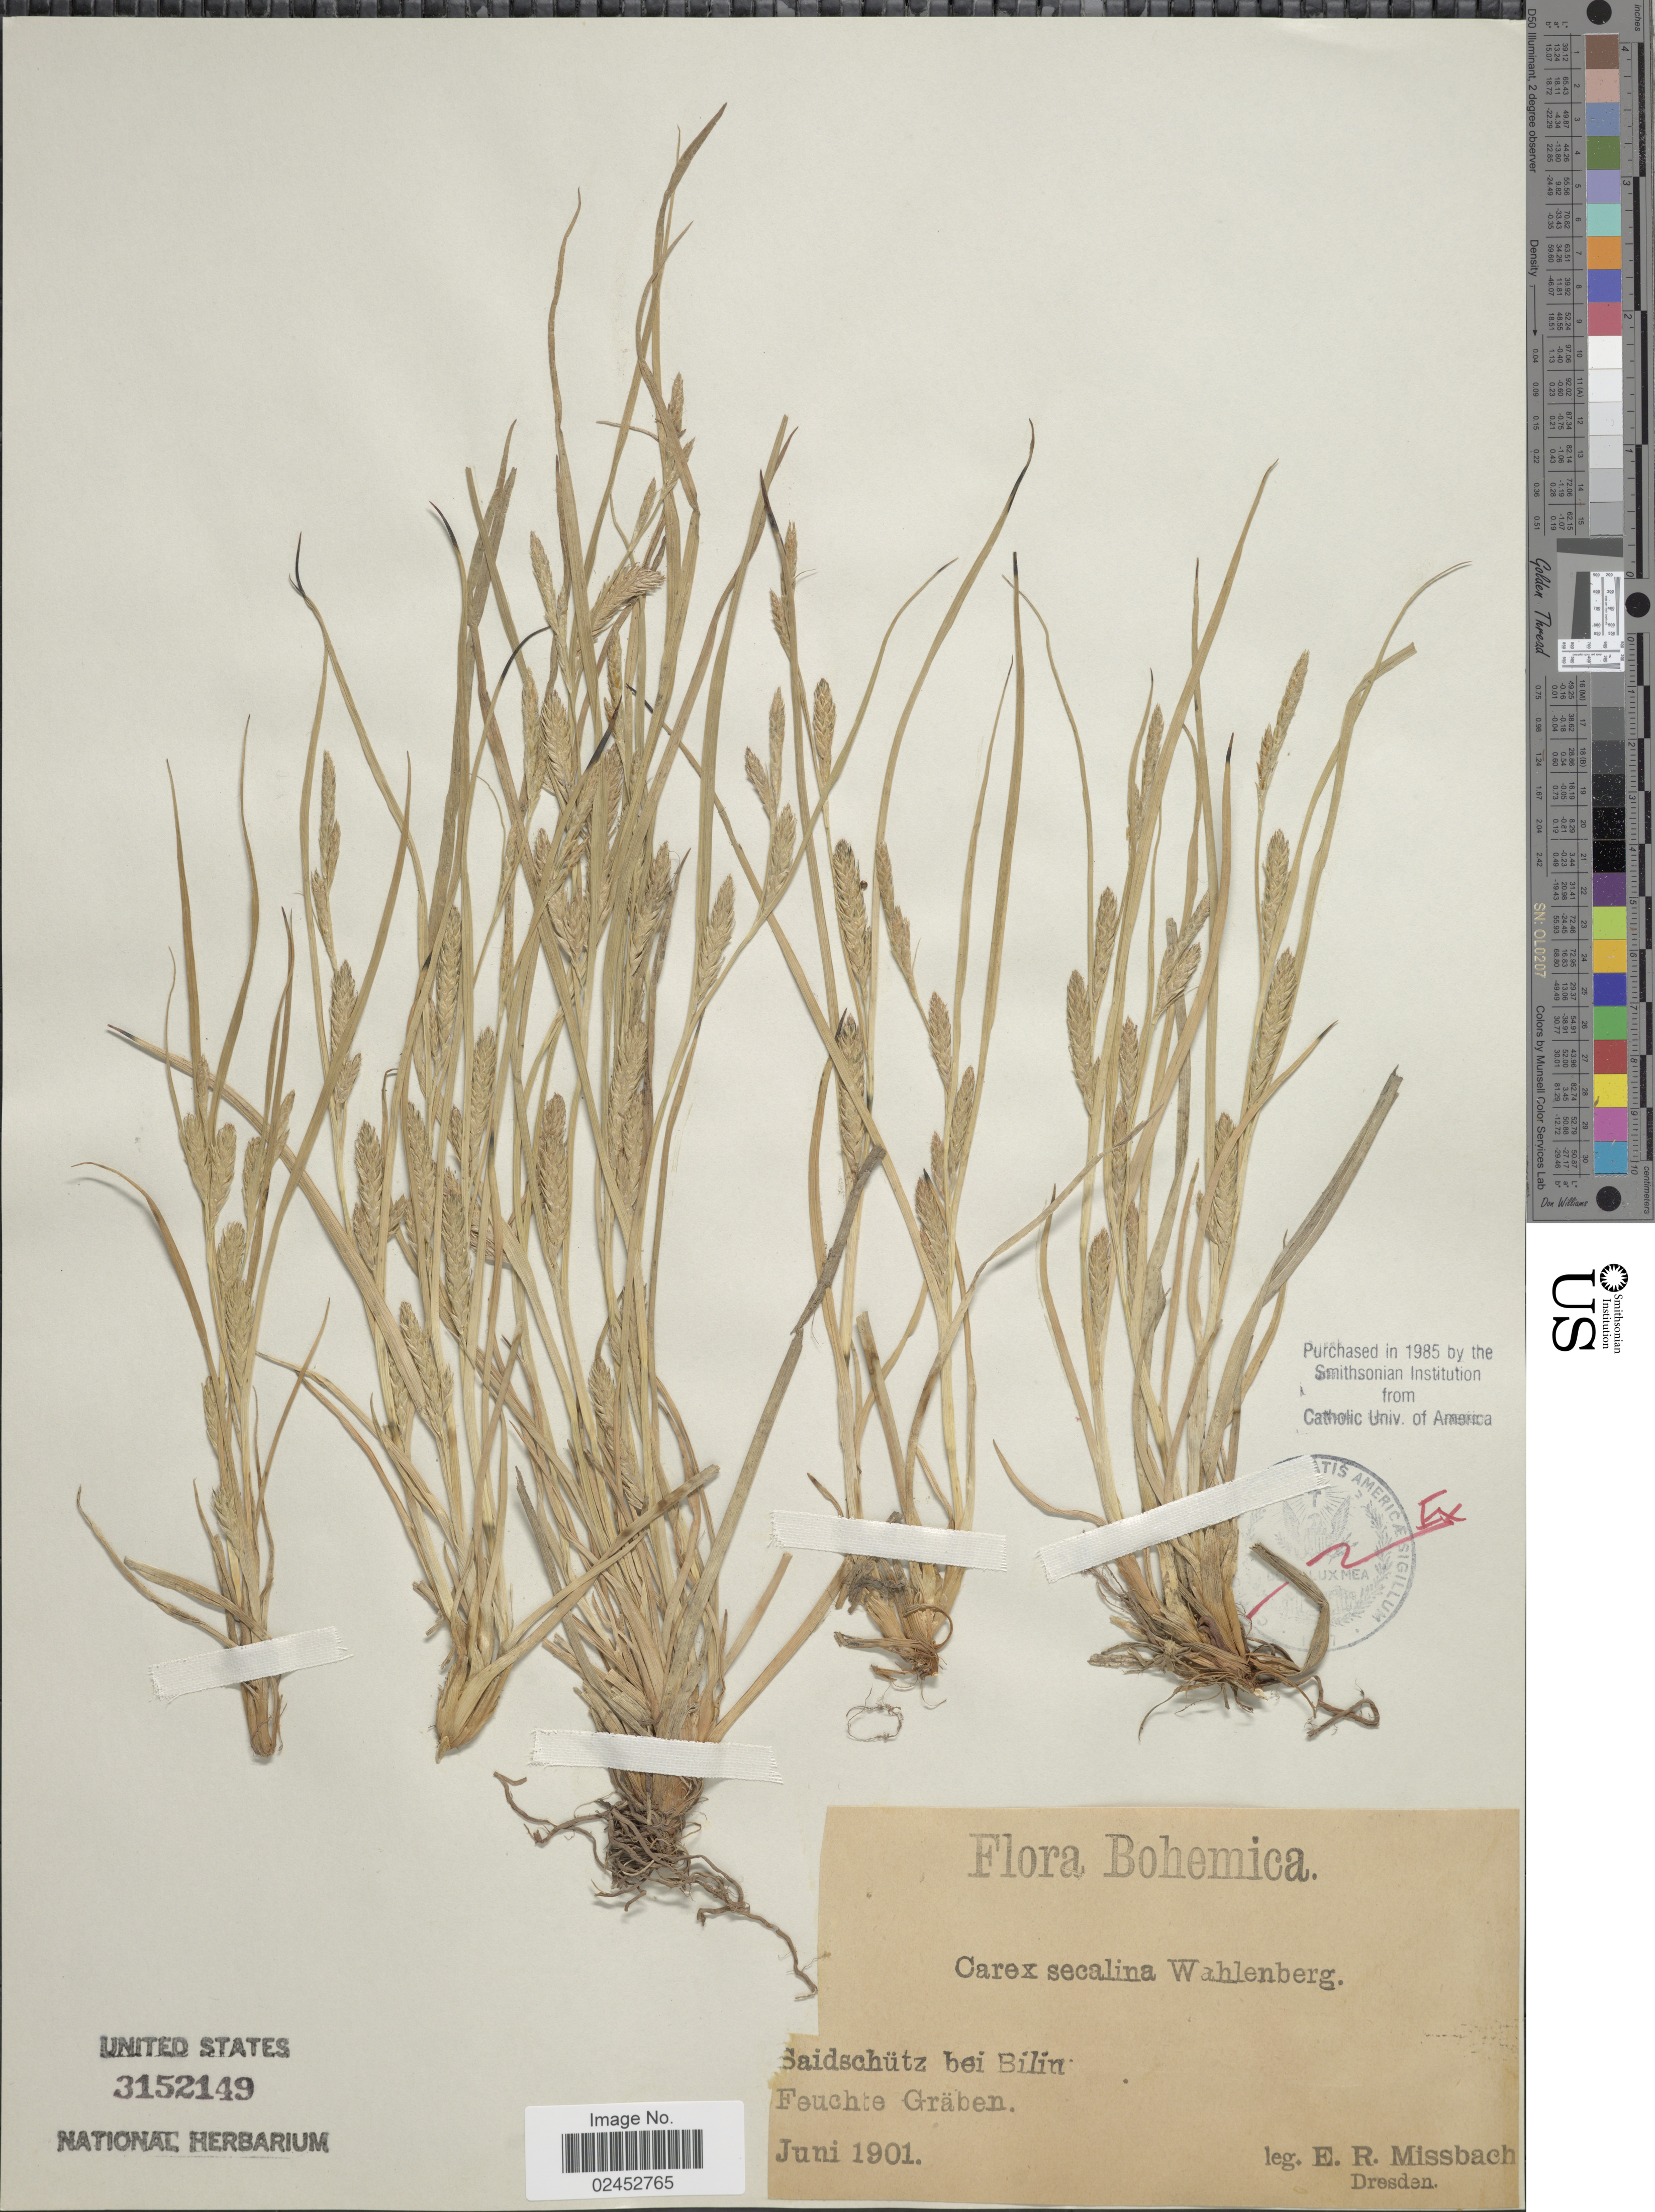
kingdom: Plantae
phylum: Tracheophyta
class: Liliopsida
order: Poales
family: Cyperaceae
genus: Carex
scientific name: Carex secalina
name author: Willd. ex Wahlenb.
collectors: E. Missbach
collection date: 1901-06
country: Czechia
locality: Bohemica, Saidschutz bei Bilin, Feuchte Graben.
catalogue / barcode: US 3152149